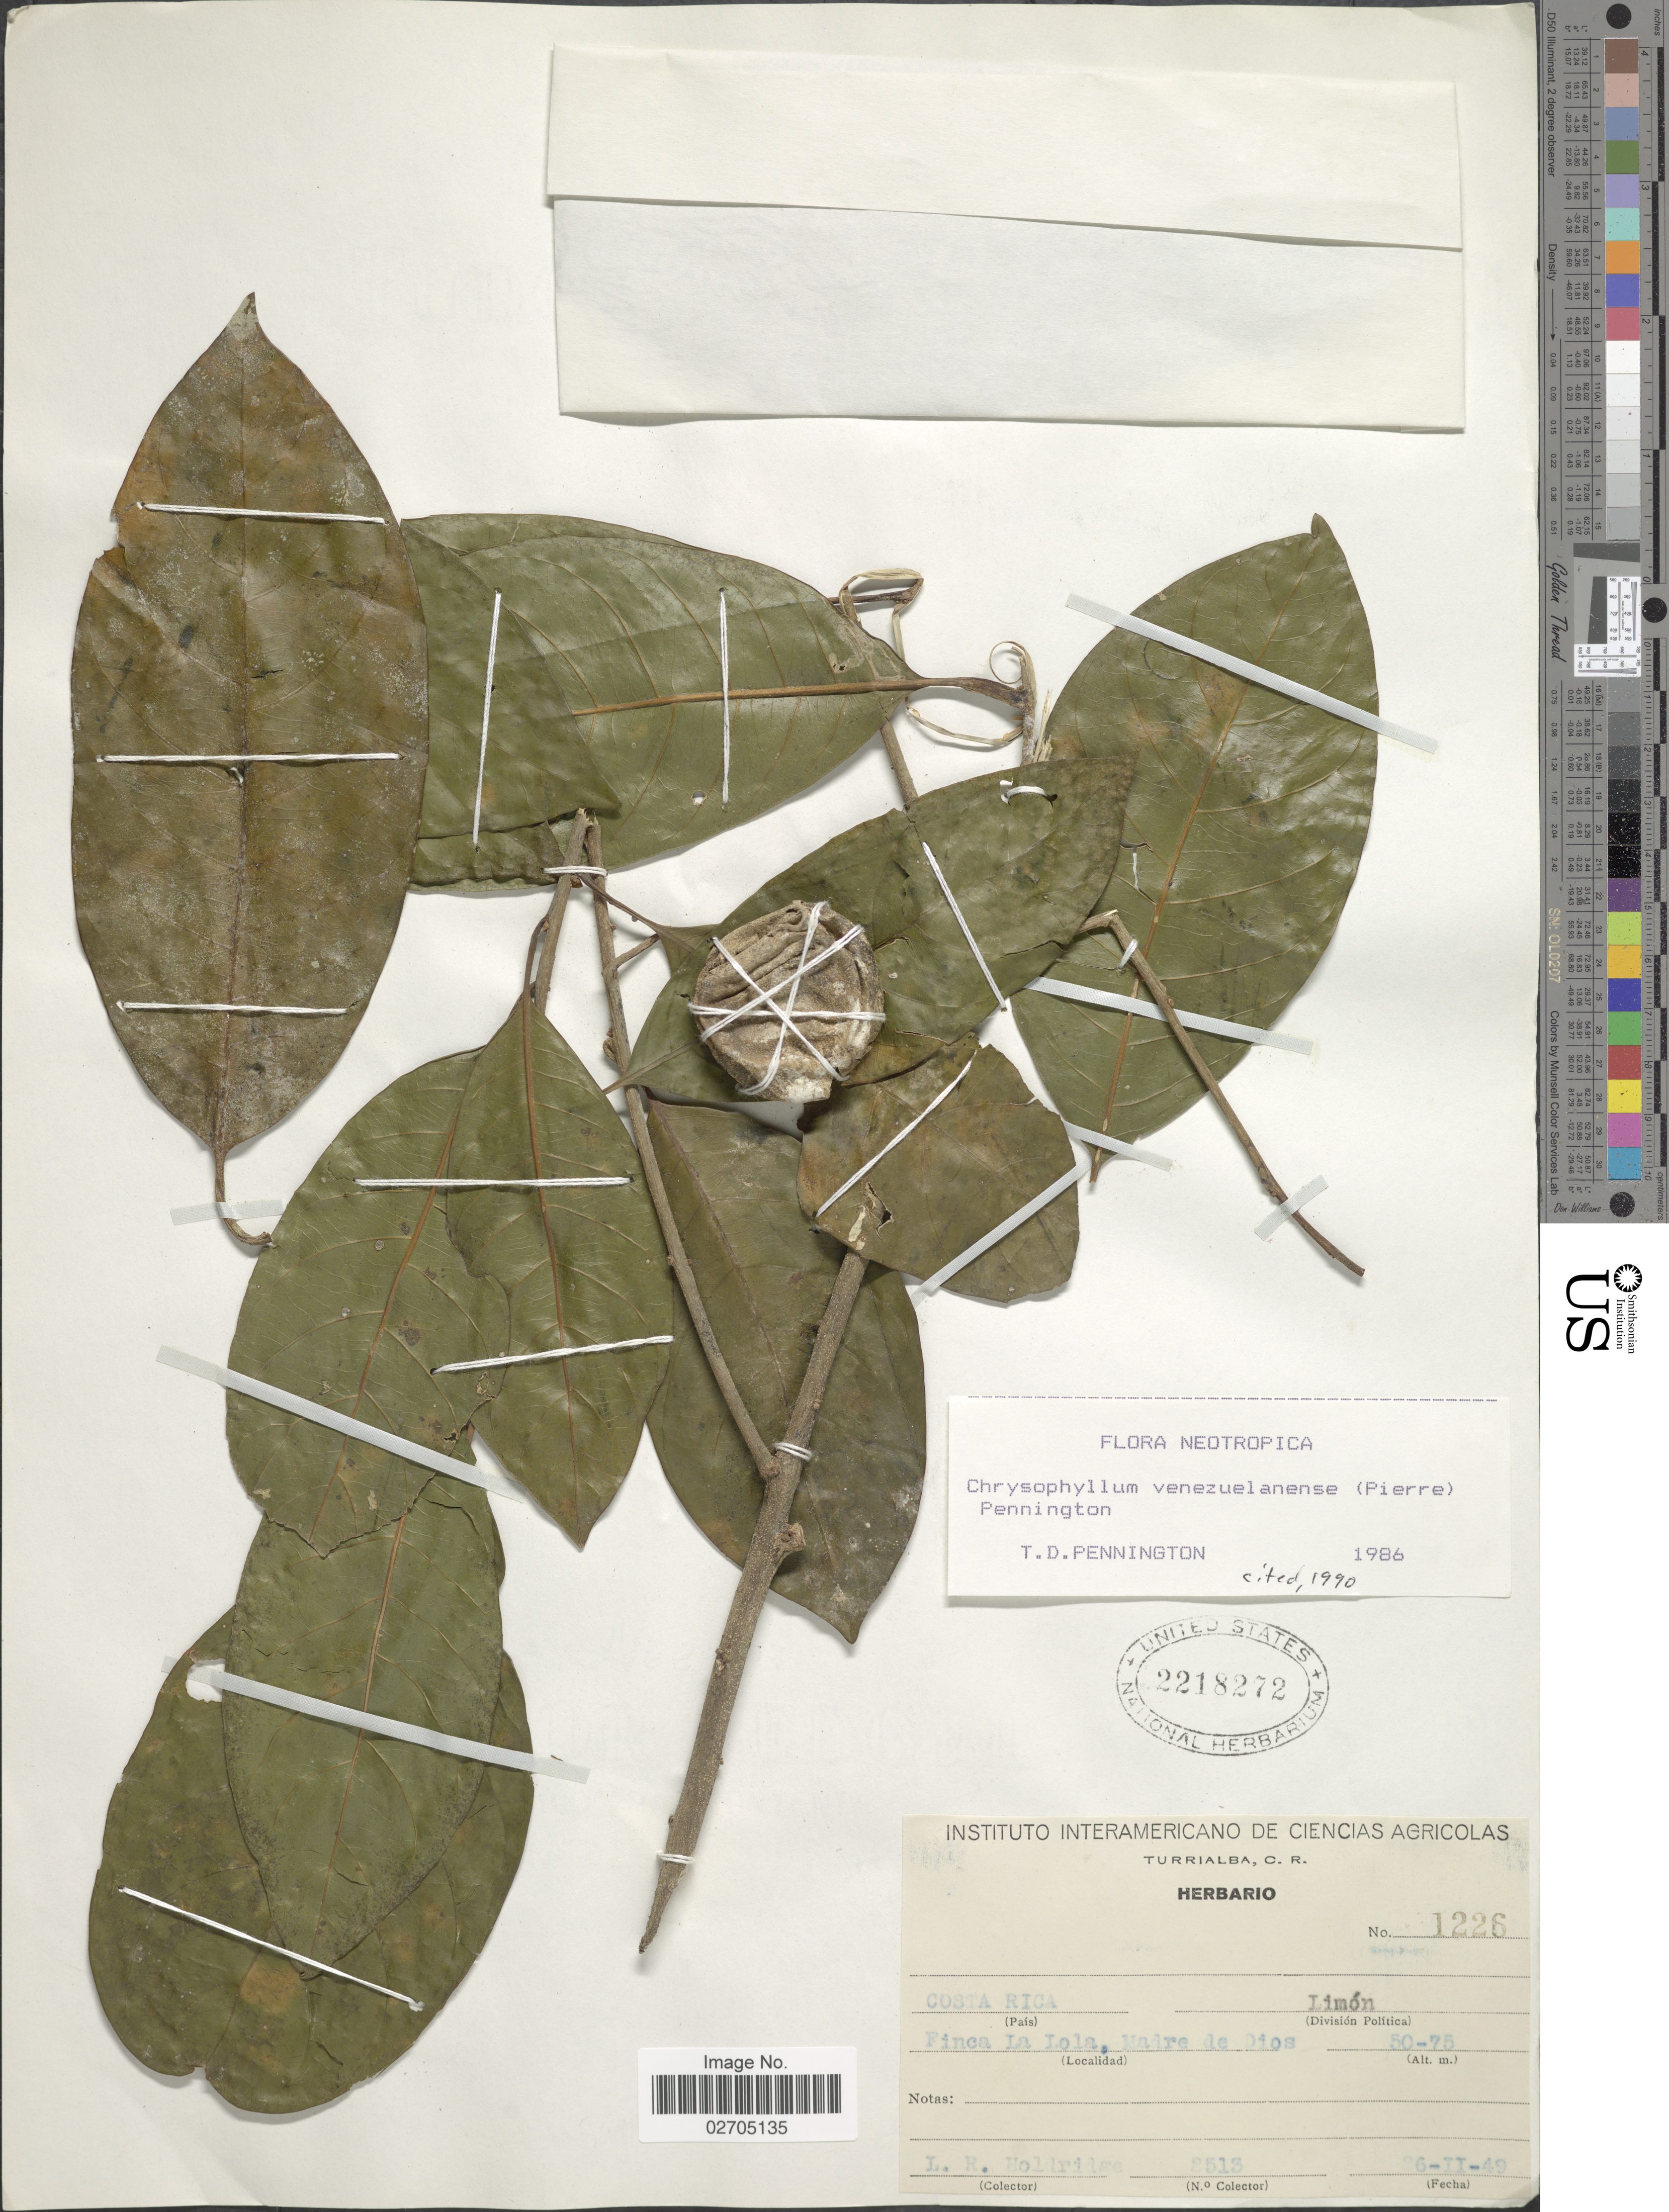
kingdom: Plantae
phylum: Tracheophyta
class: Magnoliopsida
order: Ericales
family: Sapotaceae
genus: Chrysophyllum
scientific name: Chrysophyllum venezuelanense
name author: (Pierre) T.D. Penn.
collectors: L. Holdridge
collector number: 2513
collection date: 1949-02-06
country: Costa Rica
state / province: Limon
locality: Finca La Lola, Madre de Dios.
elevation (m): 50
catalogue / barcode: US 2218272